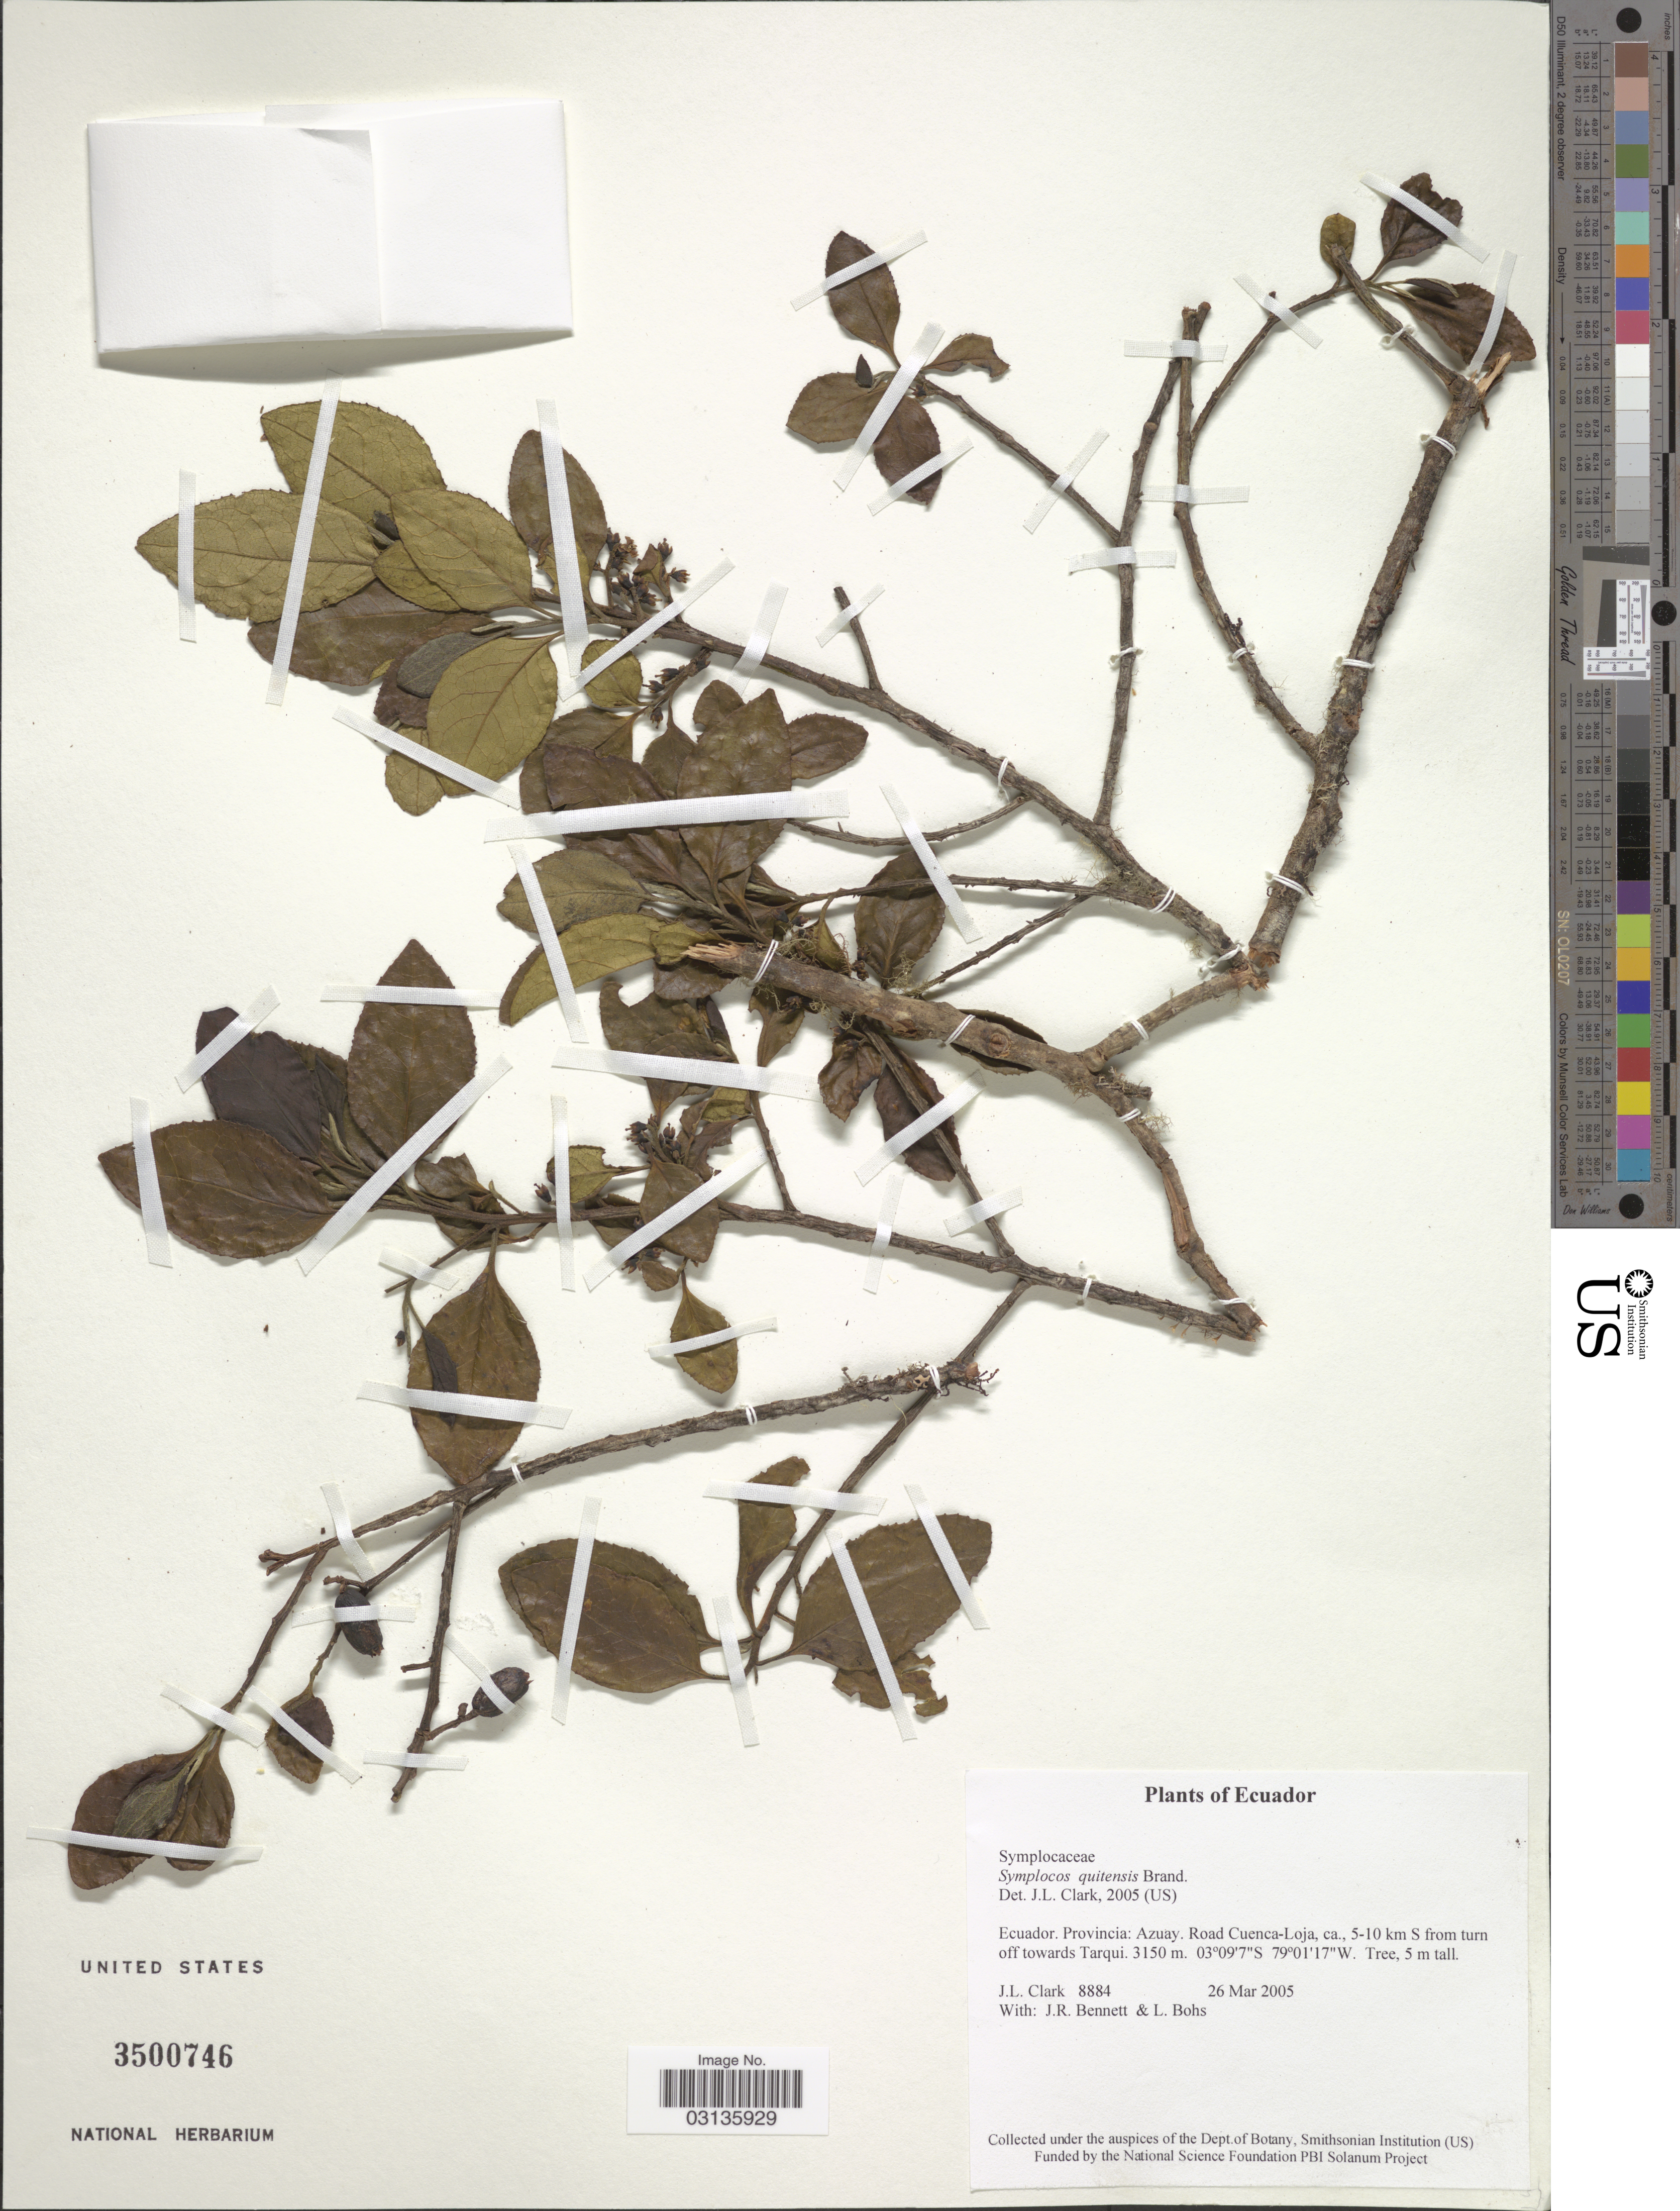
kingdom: Plantae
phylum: Tracheophyta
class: Magnoliopsida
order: Ericales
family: Symplocaceae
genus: Symplocos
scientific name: Symplocos quitensis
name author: Brand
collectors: J. L. Clark, J. R. Bennett & L. A. Bohs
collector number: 8884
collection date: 2005-03-26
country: Ecuador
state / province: Azuay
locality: Provincia: Azuay. Road Cuenca-Loja, ca., 5-10 km S from turn off towards Tarqui.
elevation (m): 3150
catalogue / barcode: US 3500746